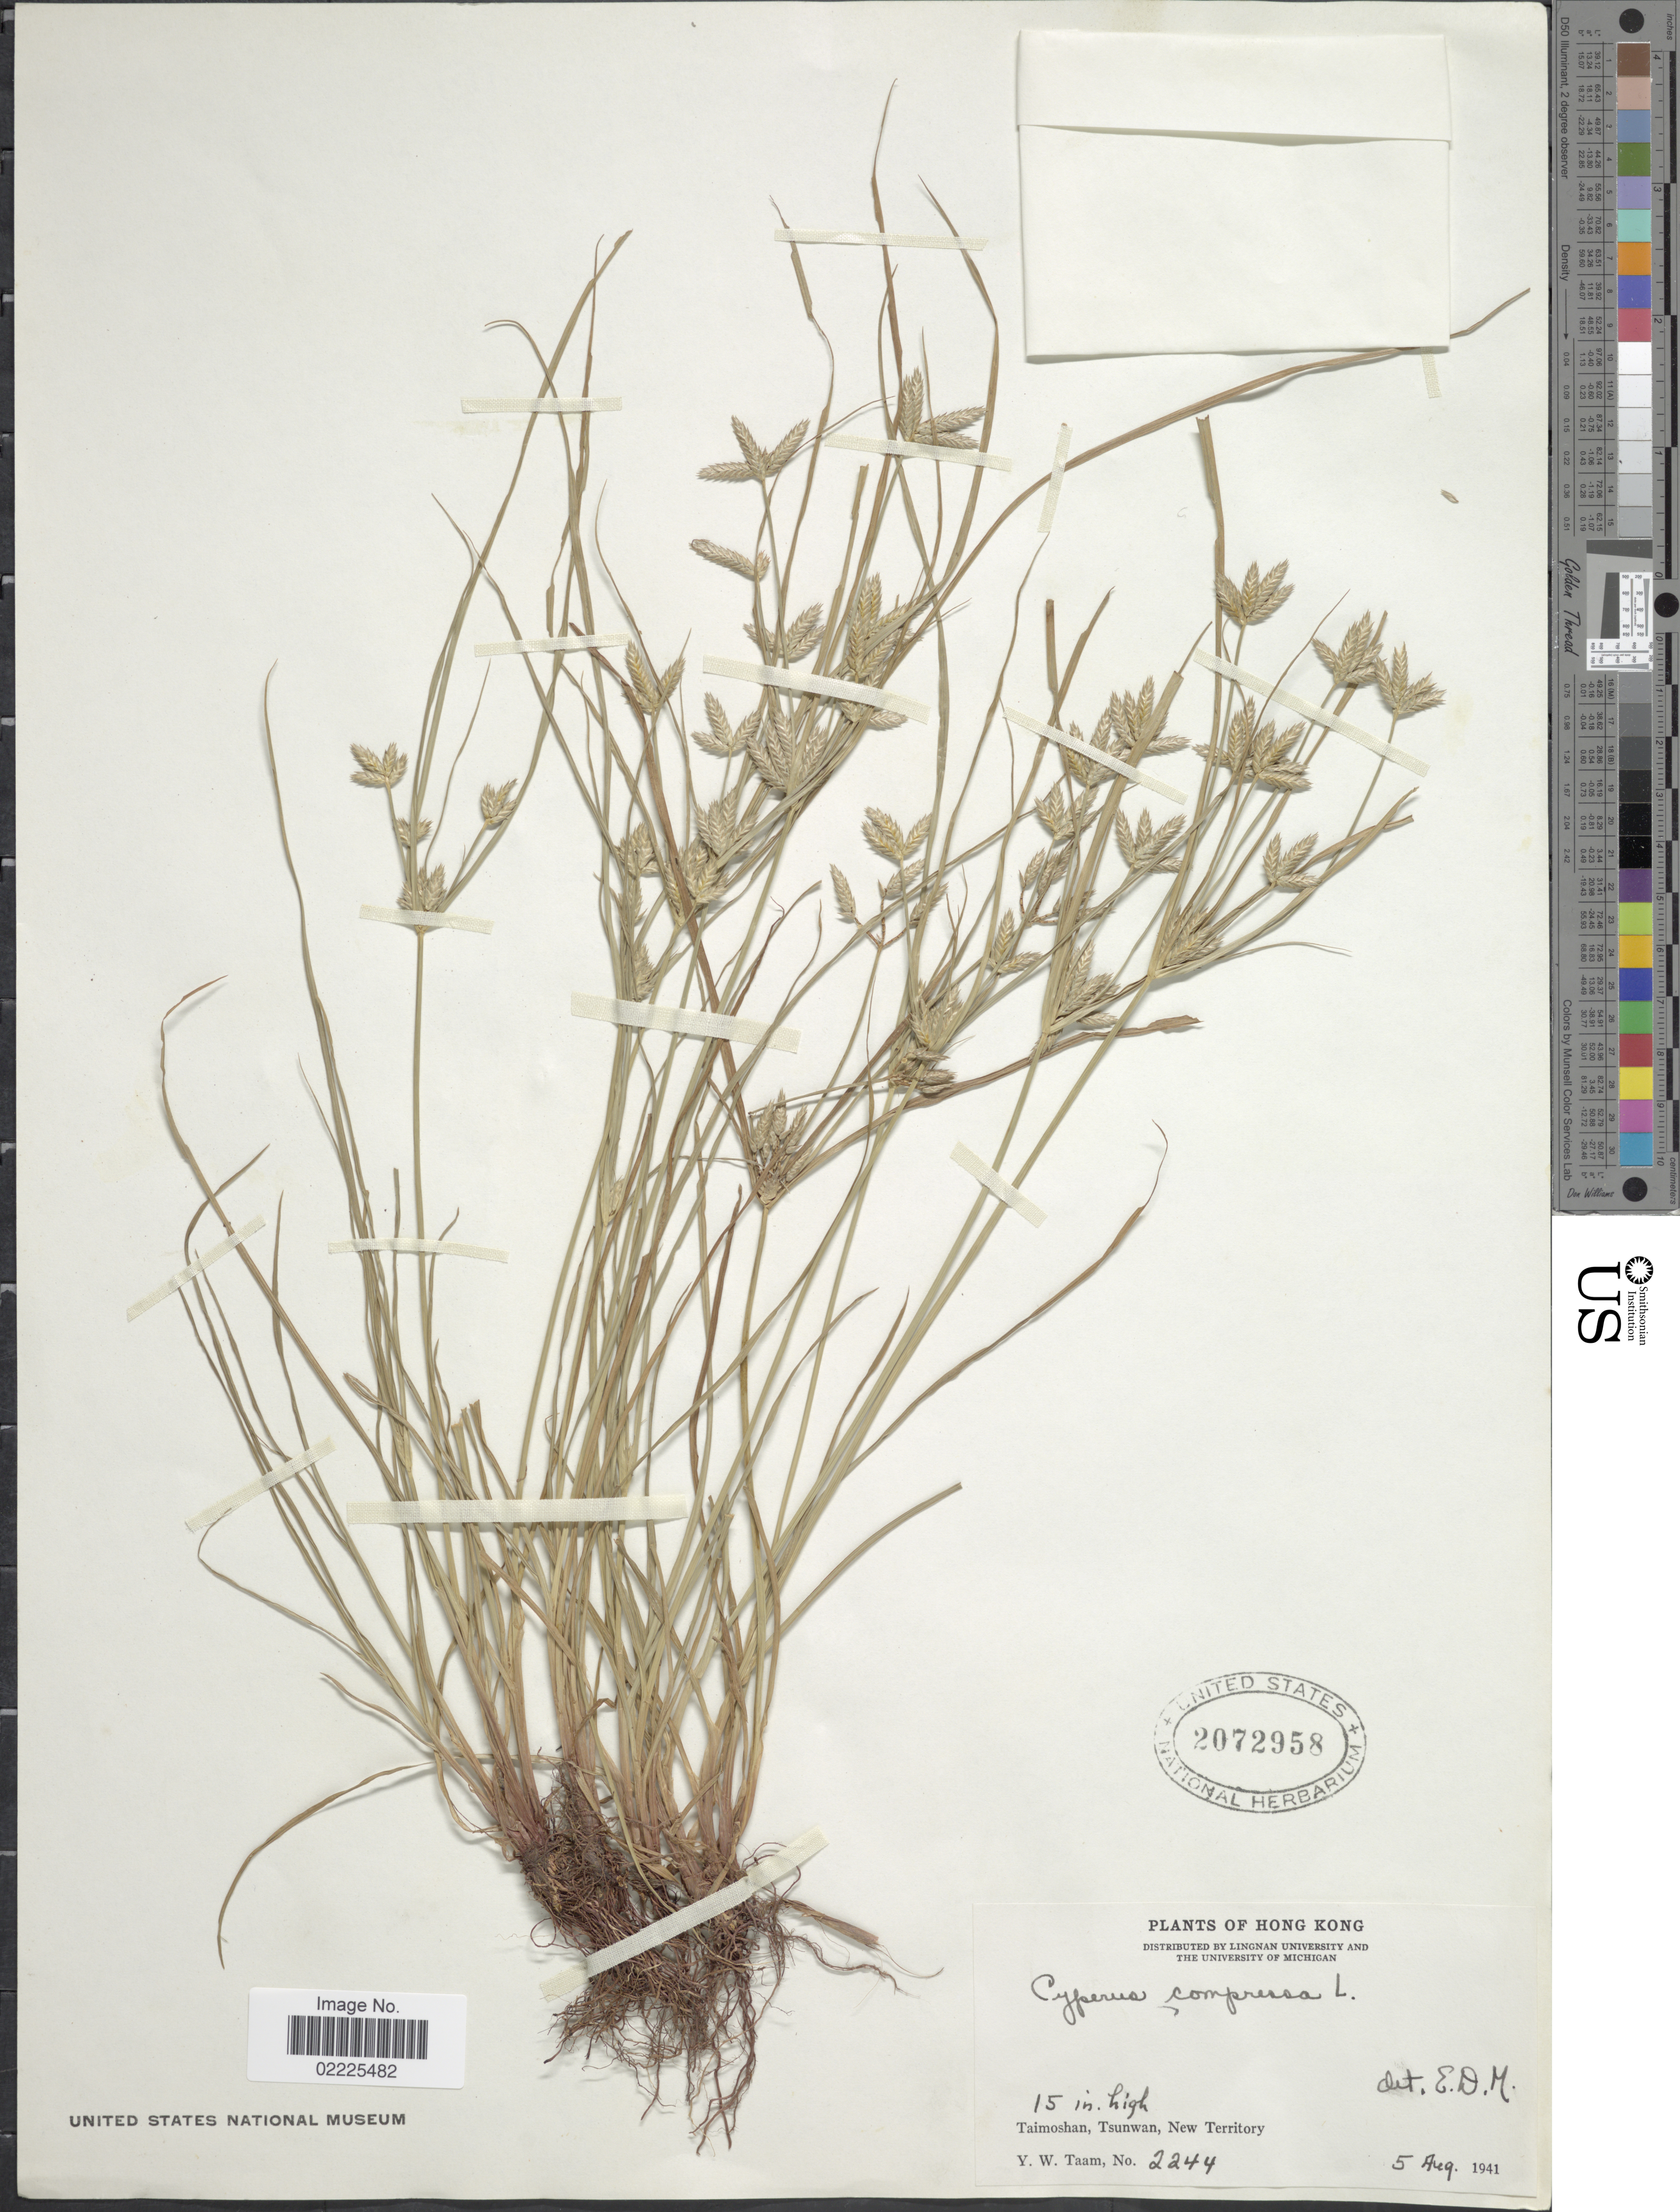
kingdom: Plantae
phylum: Tracheophyta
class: Liliopsida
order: Poales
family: Cyperaceae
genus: Cyperus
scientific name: Cyperus compressus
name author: L.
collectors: Y. W. Taam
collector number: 2244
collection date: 1941-08-05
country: China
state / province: Hong Kong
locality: Taimoshan, Tsuwan, New Territory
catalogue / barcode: US 2072958